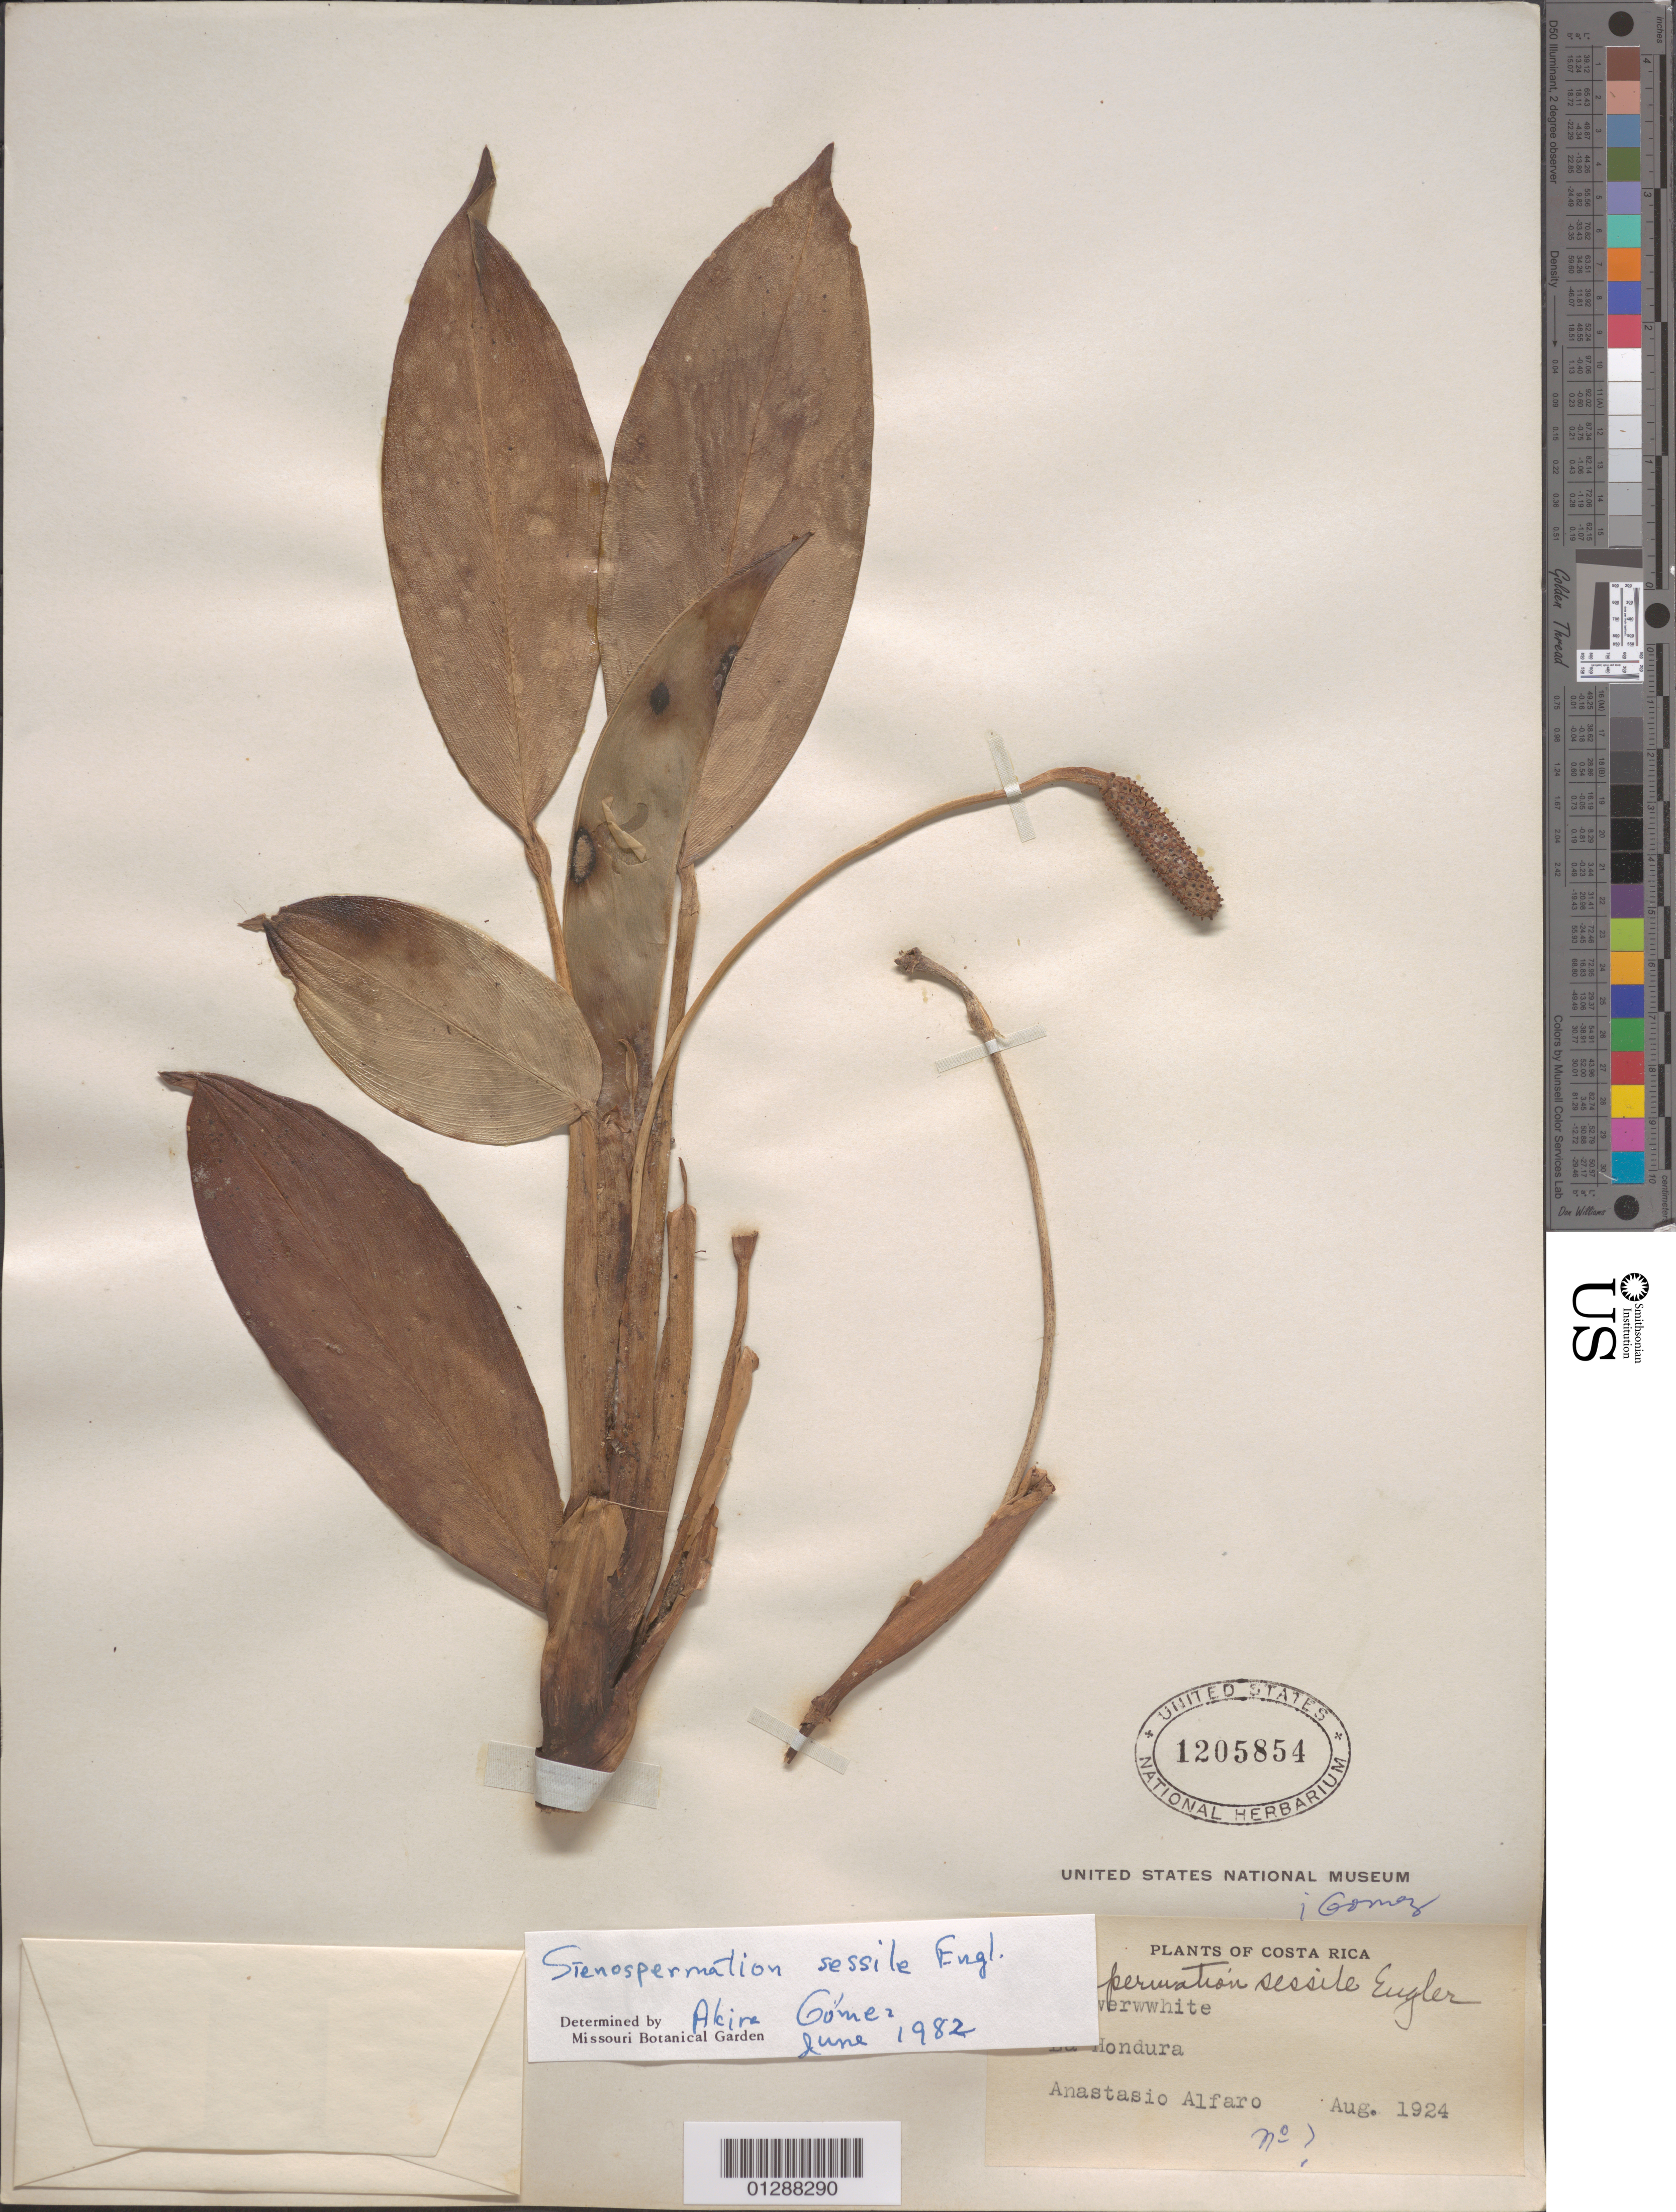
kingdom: Plantae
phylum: Tracheophyta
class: Liliopsida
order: Alismatales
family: Araceae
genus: Stenospermation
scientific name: Stenospermation sessile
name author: Engl.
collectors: A. Alfaro Gonzalez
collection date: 1924-08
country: Costa Rica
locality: La Hondura.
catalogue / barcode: US 1205854